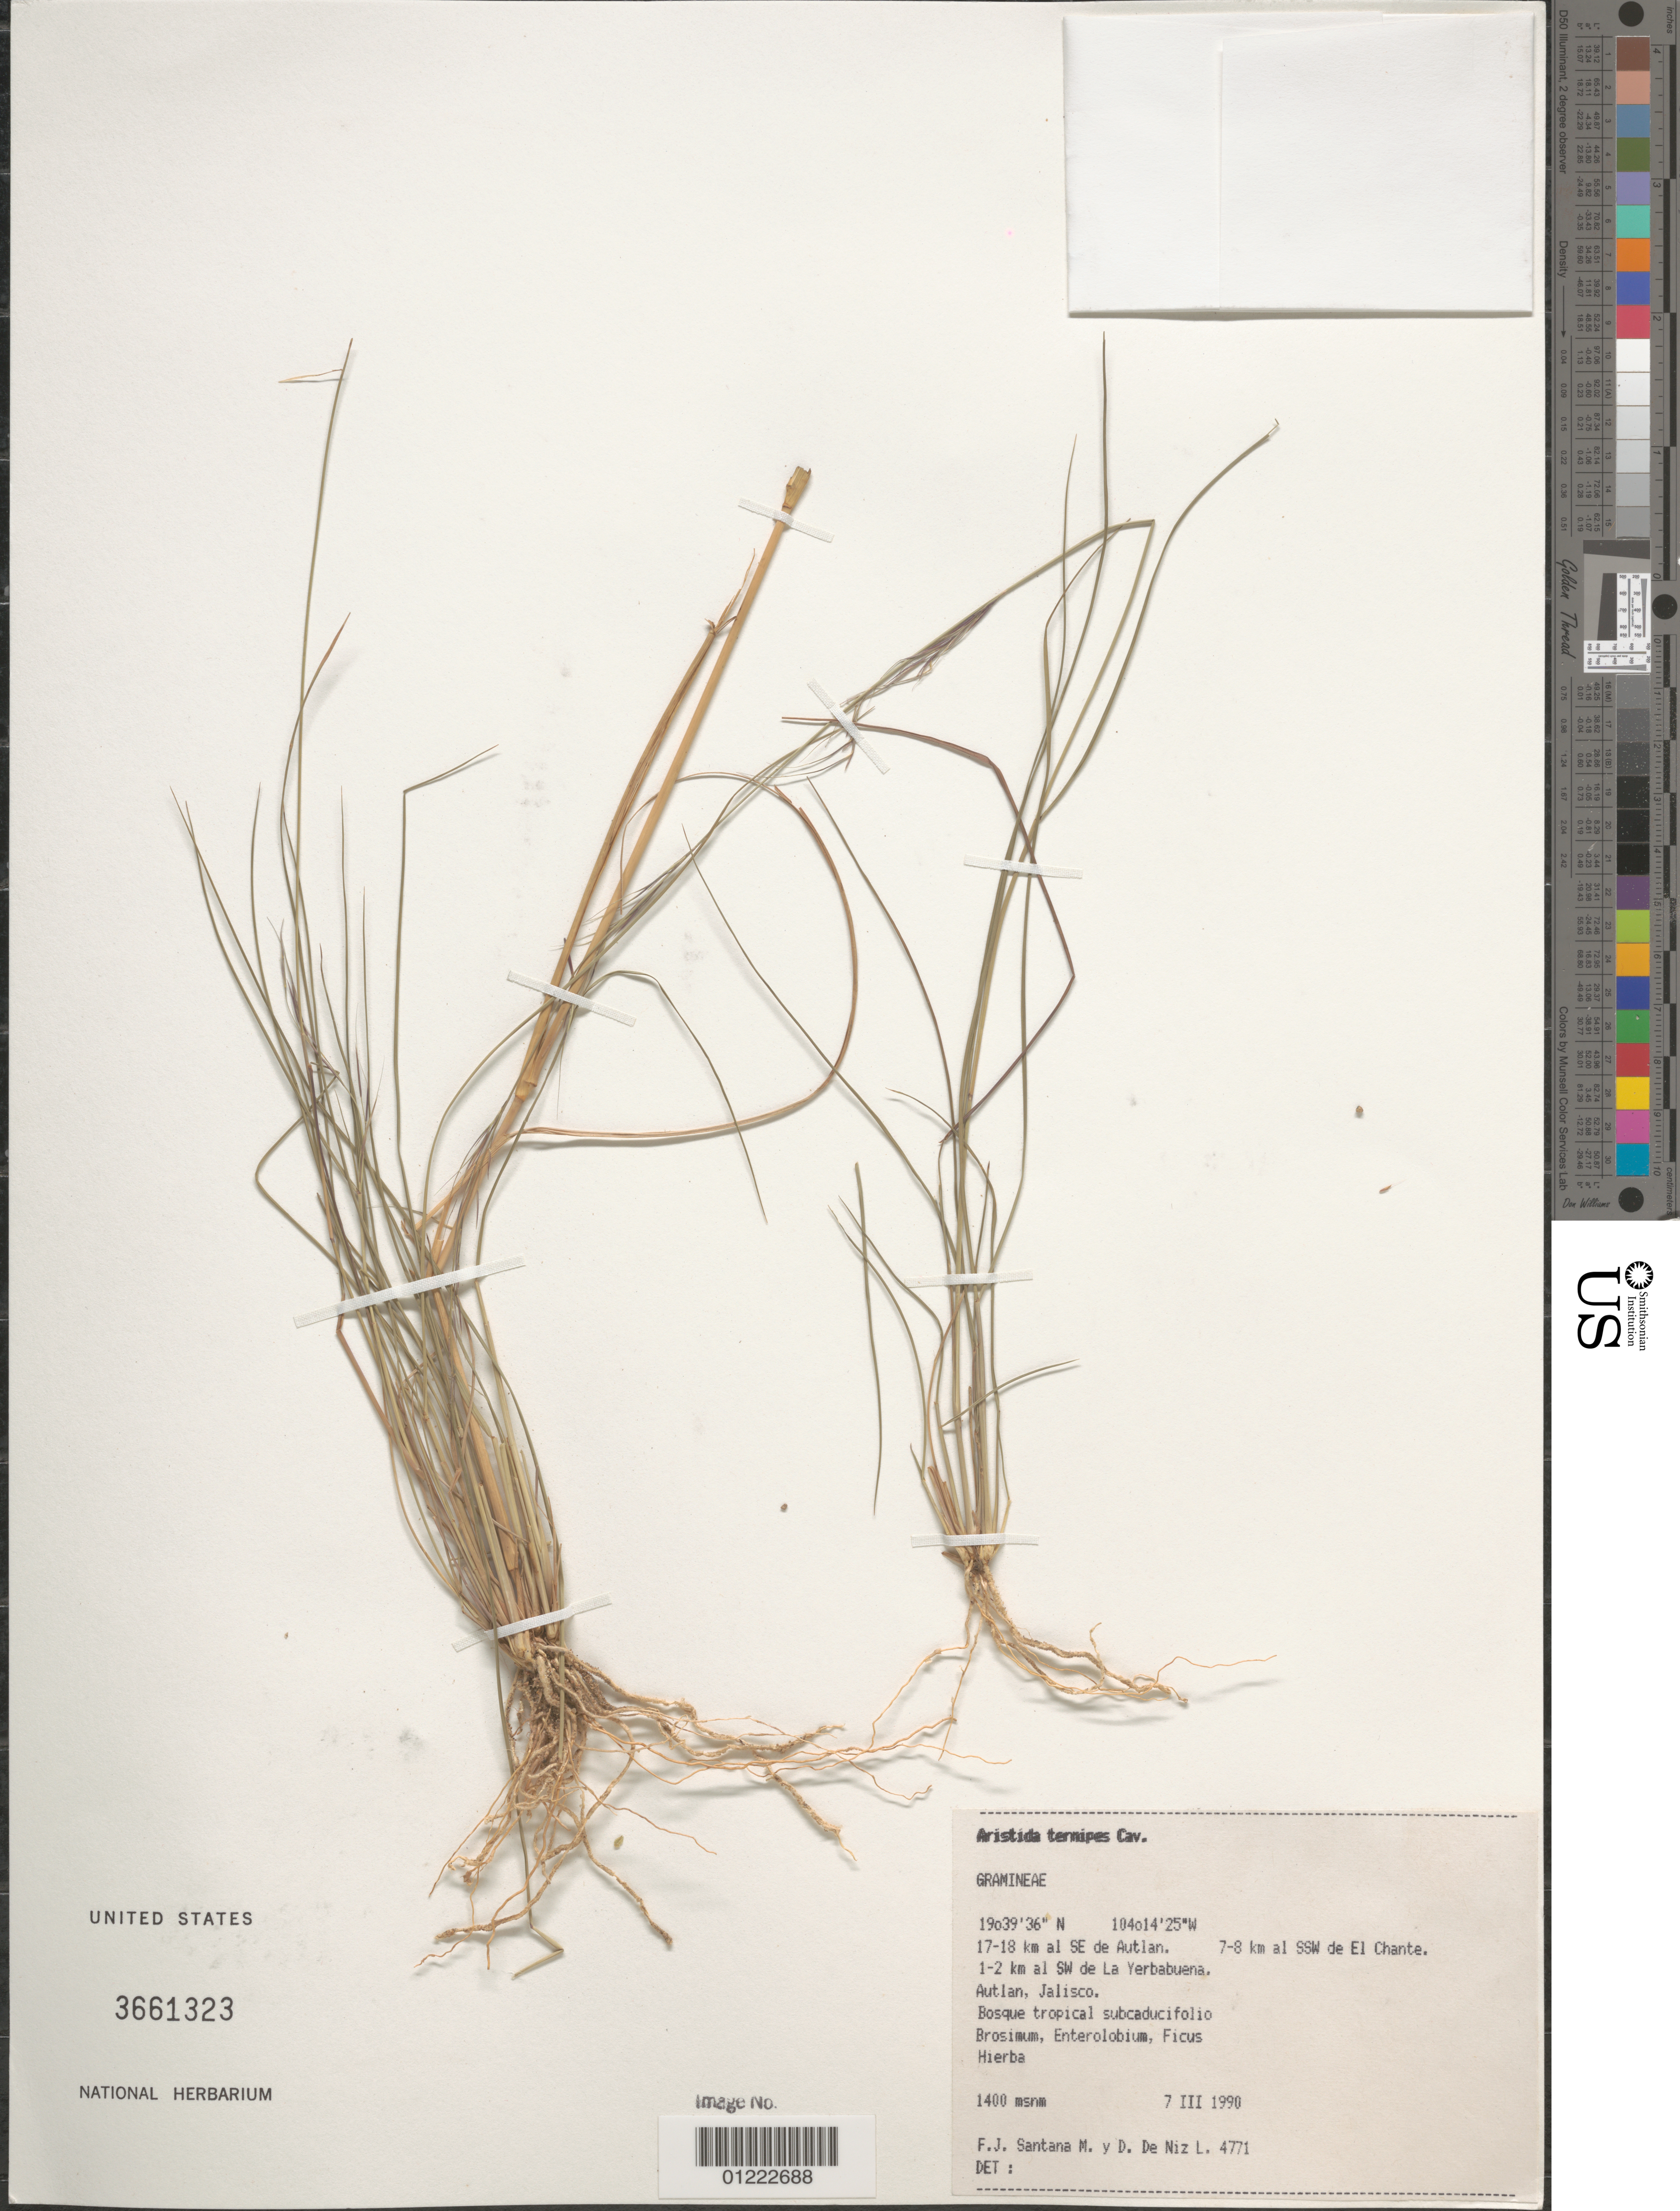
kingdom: Plantae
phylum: Tracheophyta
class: Liliopsida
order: Poales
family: Poaceae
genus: Aristida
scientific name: Aristida ternipes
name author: Cav.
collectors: F. J. Santana M. & D. De Niz L.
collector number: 4771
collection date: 1990-03-07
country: Mexico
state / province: Jalisco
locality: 17-18 km al SE de Aut1an. 7-8 km al SSW de El Chante. 1-2 km al SW de La Yerbabuena. Autlan, Jalisco.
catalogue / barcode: US 3661323